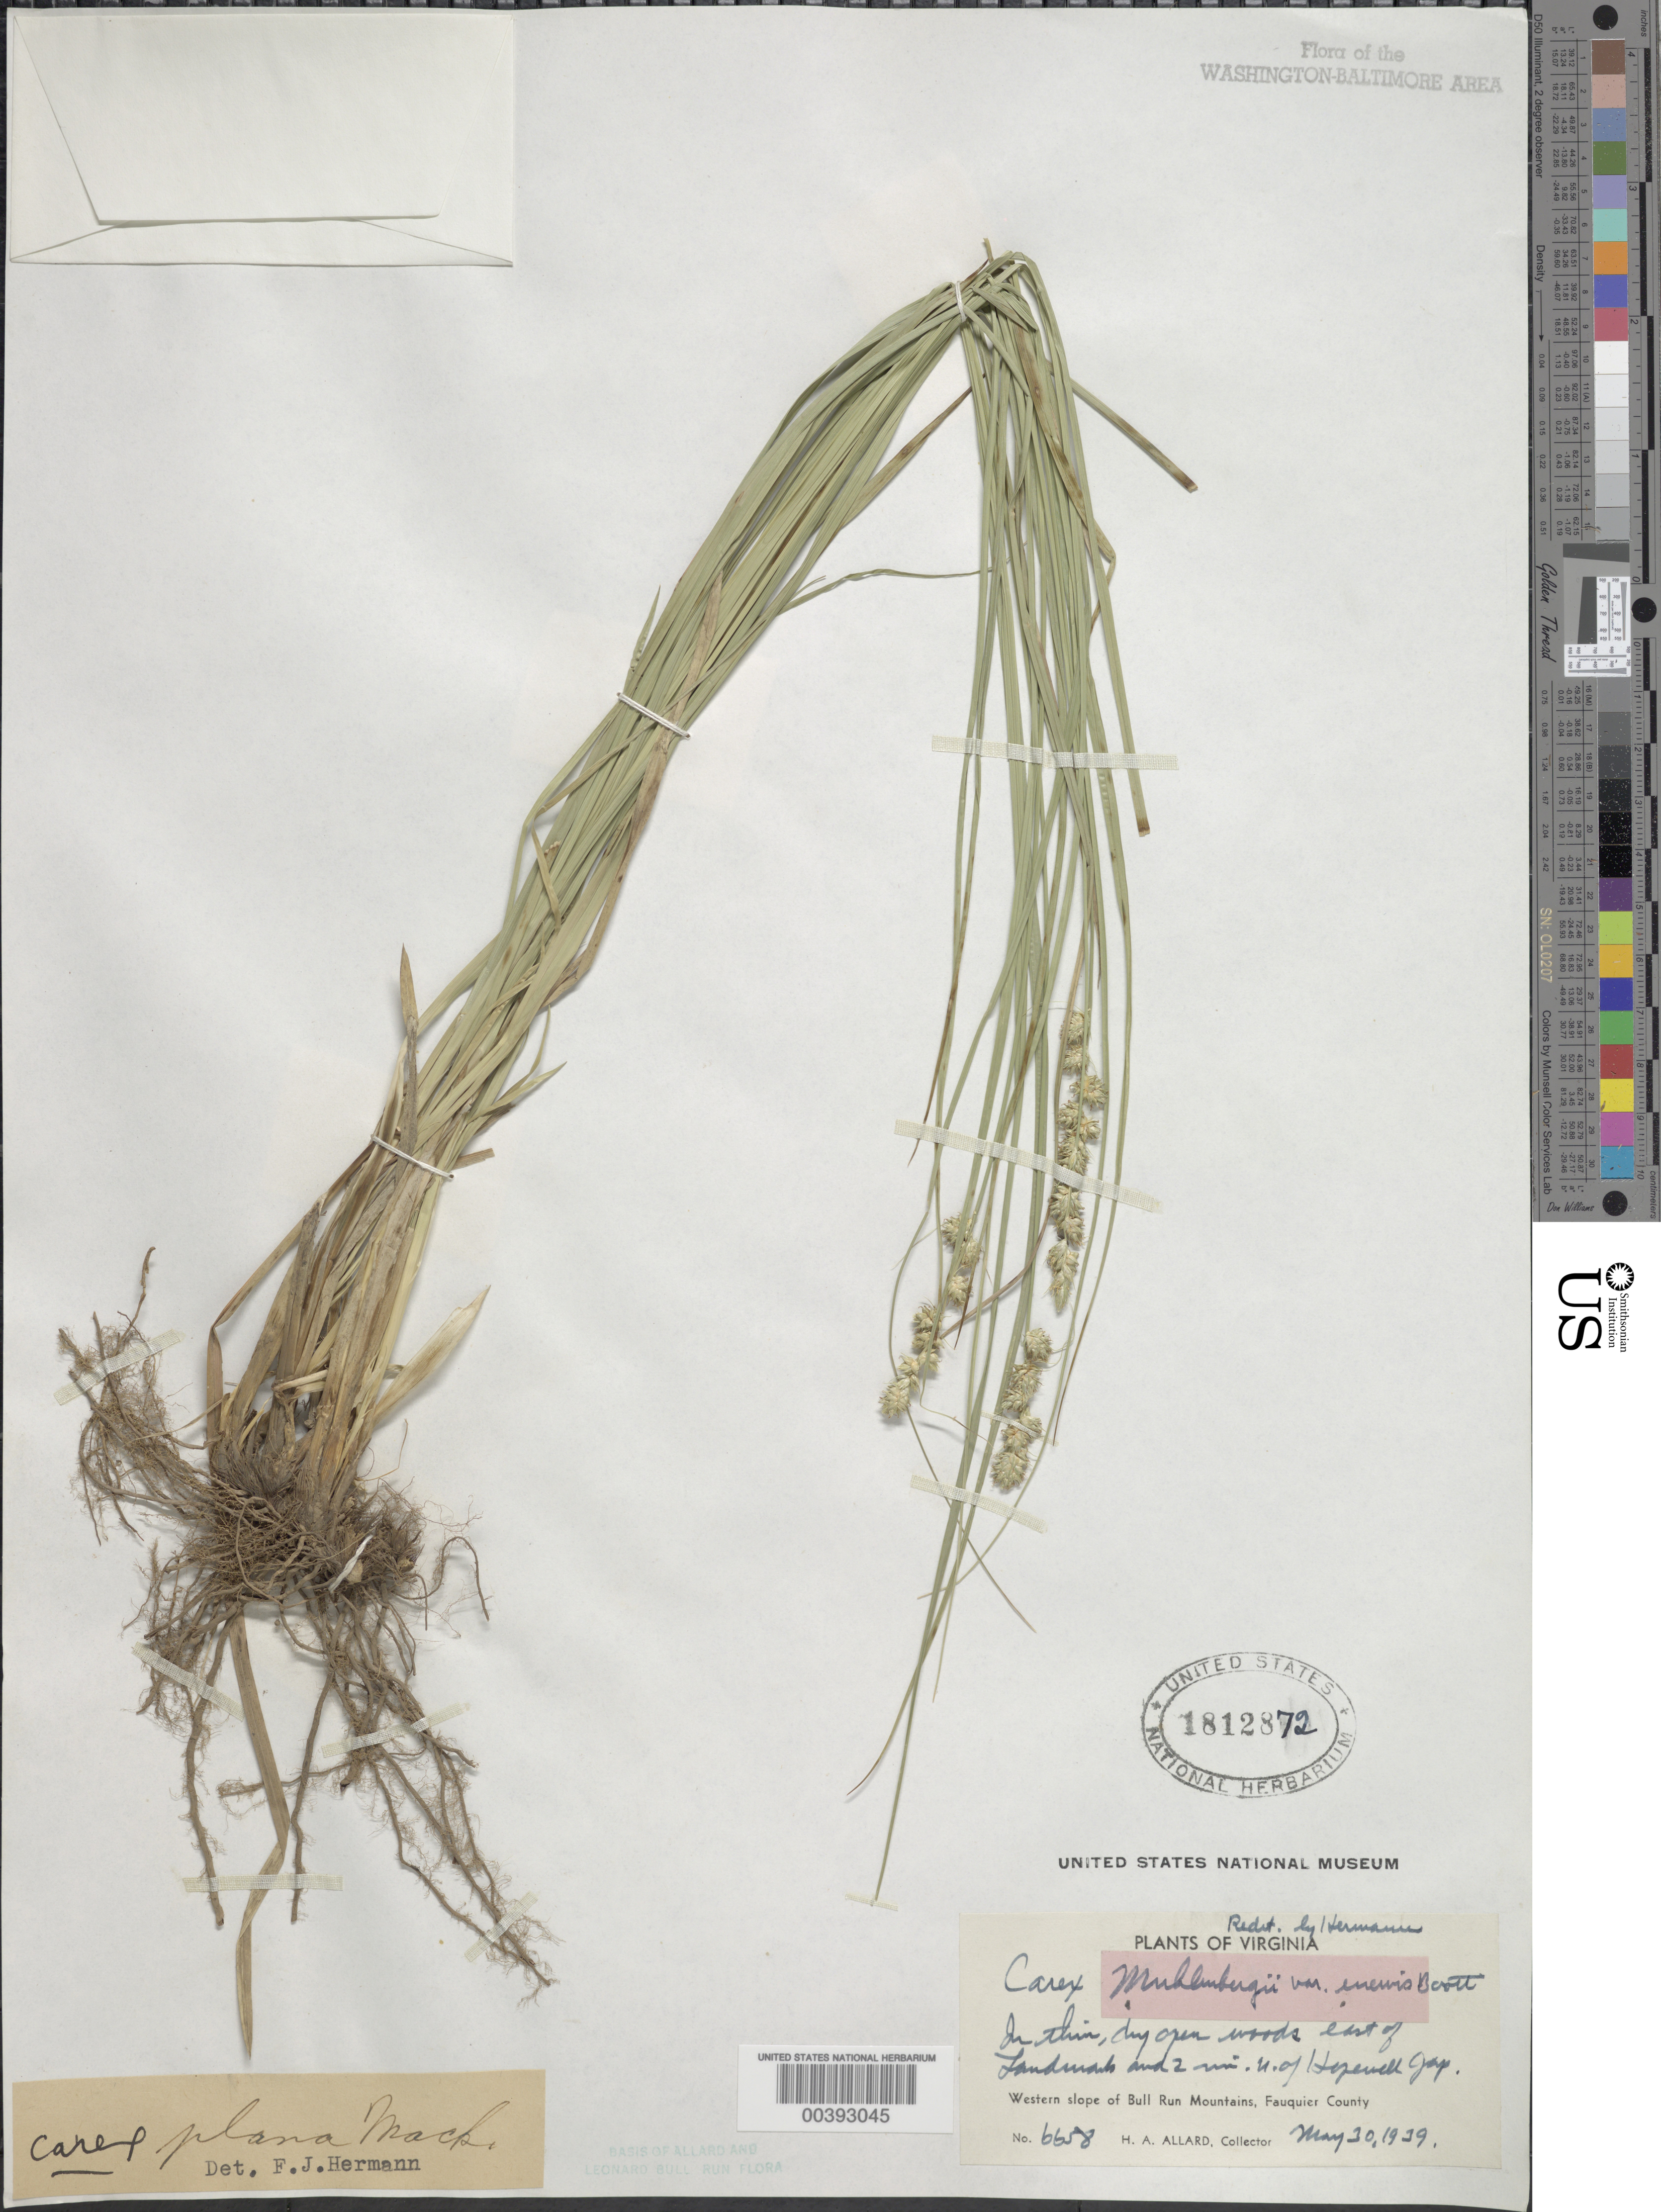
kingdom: Plantae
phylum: Tracheophyta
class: Liliopsida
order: Poales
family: Cyperaceae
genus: Carex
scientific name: Carex muehlenbergii var. enervis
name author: Boott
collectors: H. A. Allard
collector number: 6658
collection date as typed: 30 May 1939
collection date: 1939-05-30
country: United States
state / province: Virginia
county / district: Fauquier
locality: North of Hopewell Gap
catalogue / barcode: US 1812872